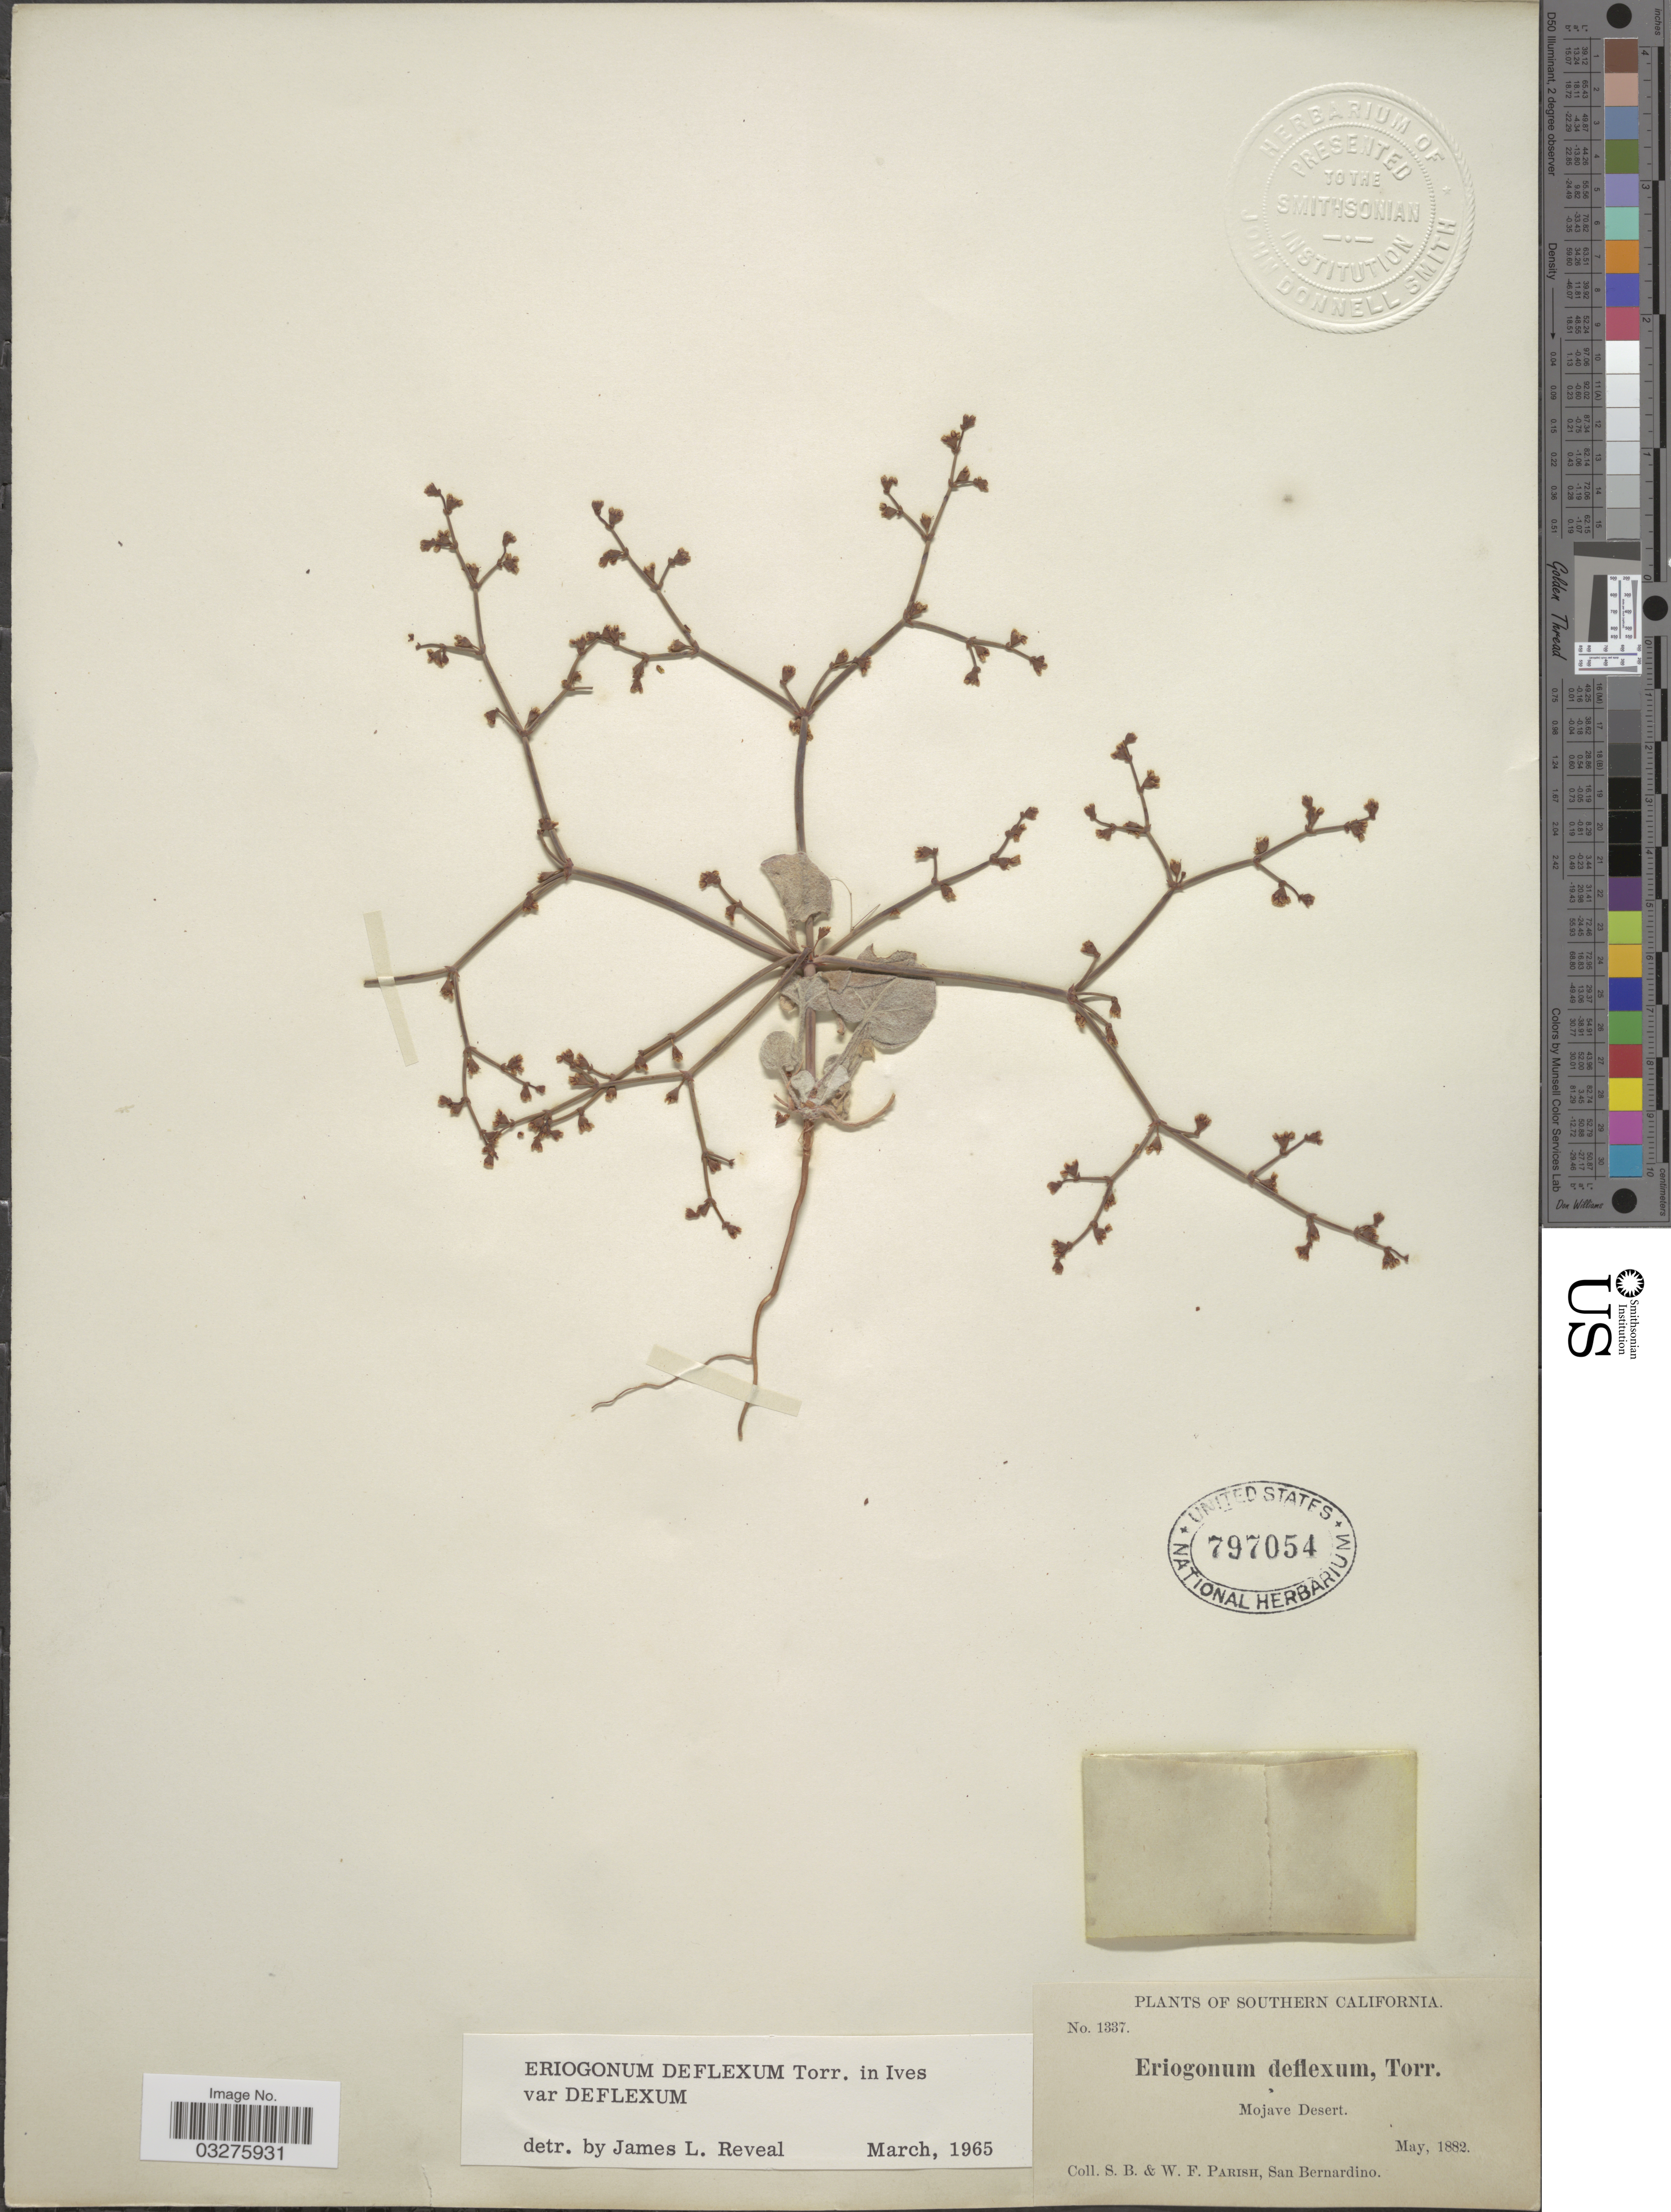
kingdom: Plantae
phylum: Tracheophyta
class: Magnoliopsida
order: Caryophyllales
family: Polygonaceae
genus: Eriogonum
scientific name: Eriogonum deflexum var. deflexum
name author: Torr. in Ives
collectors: S. B. Parish & W. F. Parish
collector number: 1337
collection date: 1882-05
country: United States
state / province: California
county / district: San Bernardino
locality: Southern California. Mojave Desert.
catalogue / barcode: US 797054